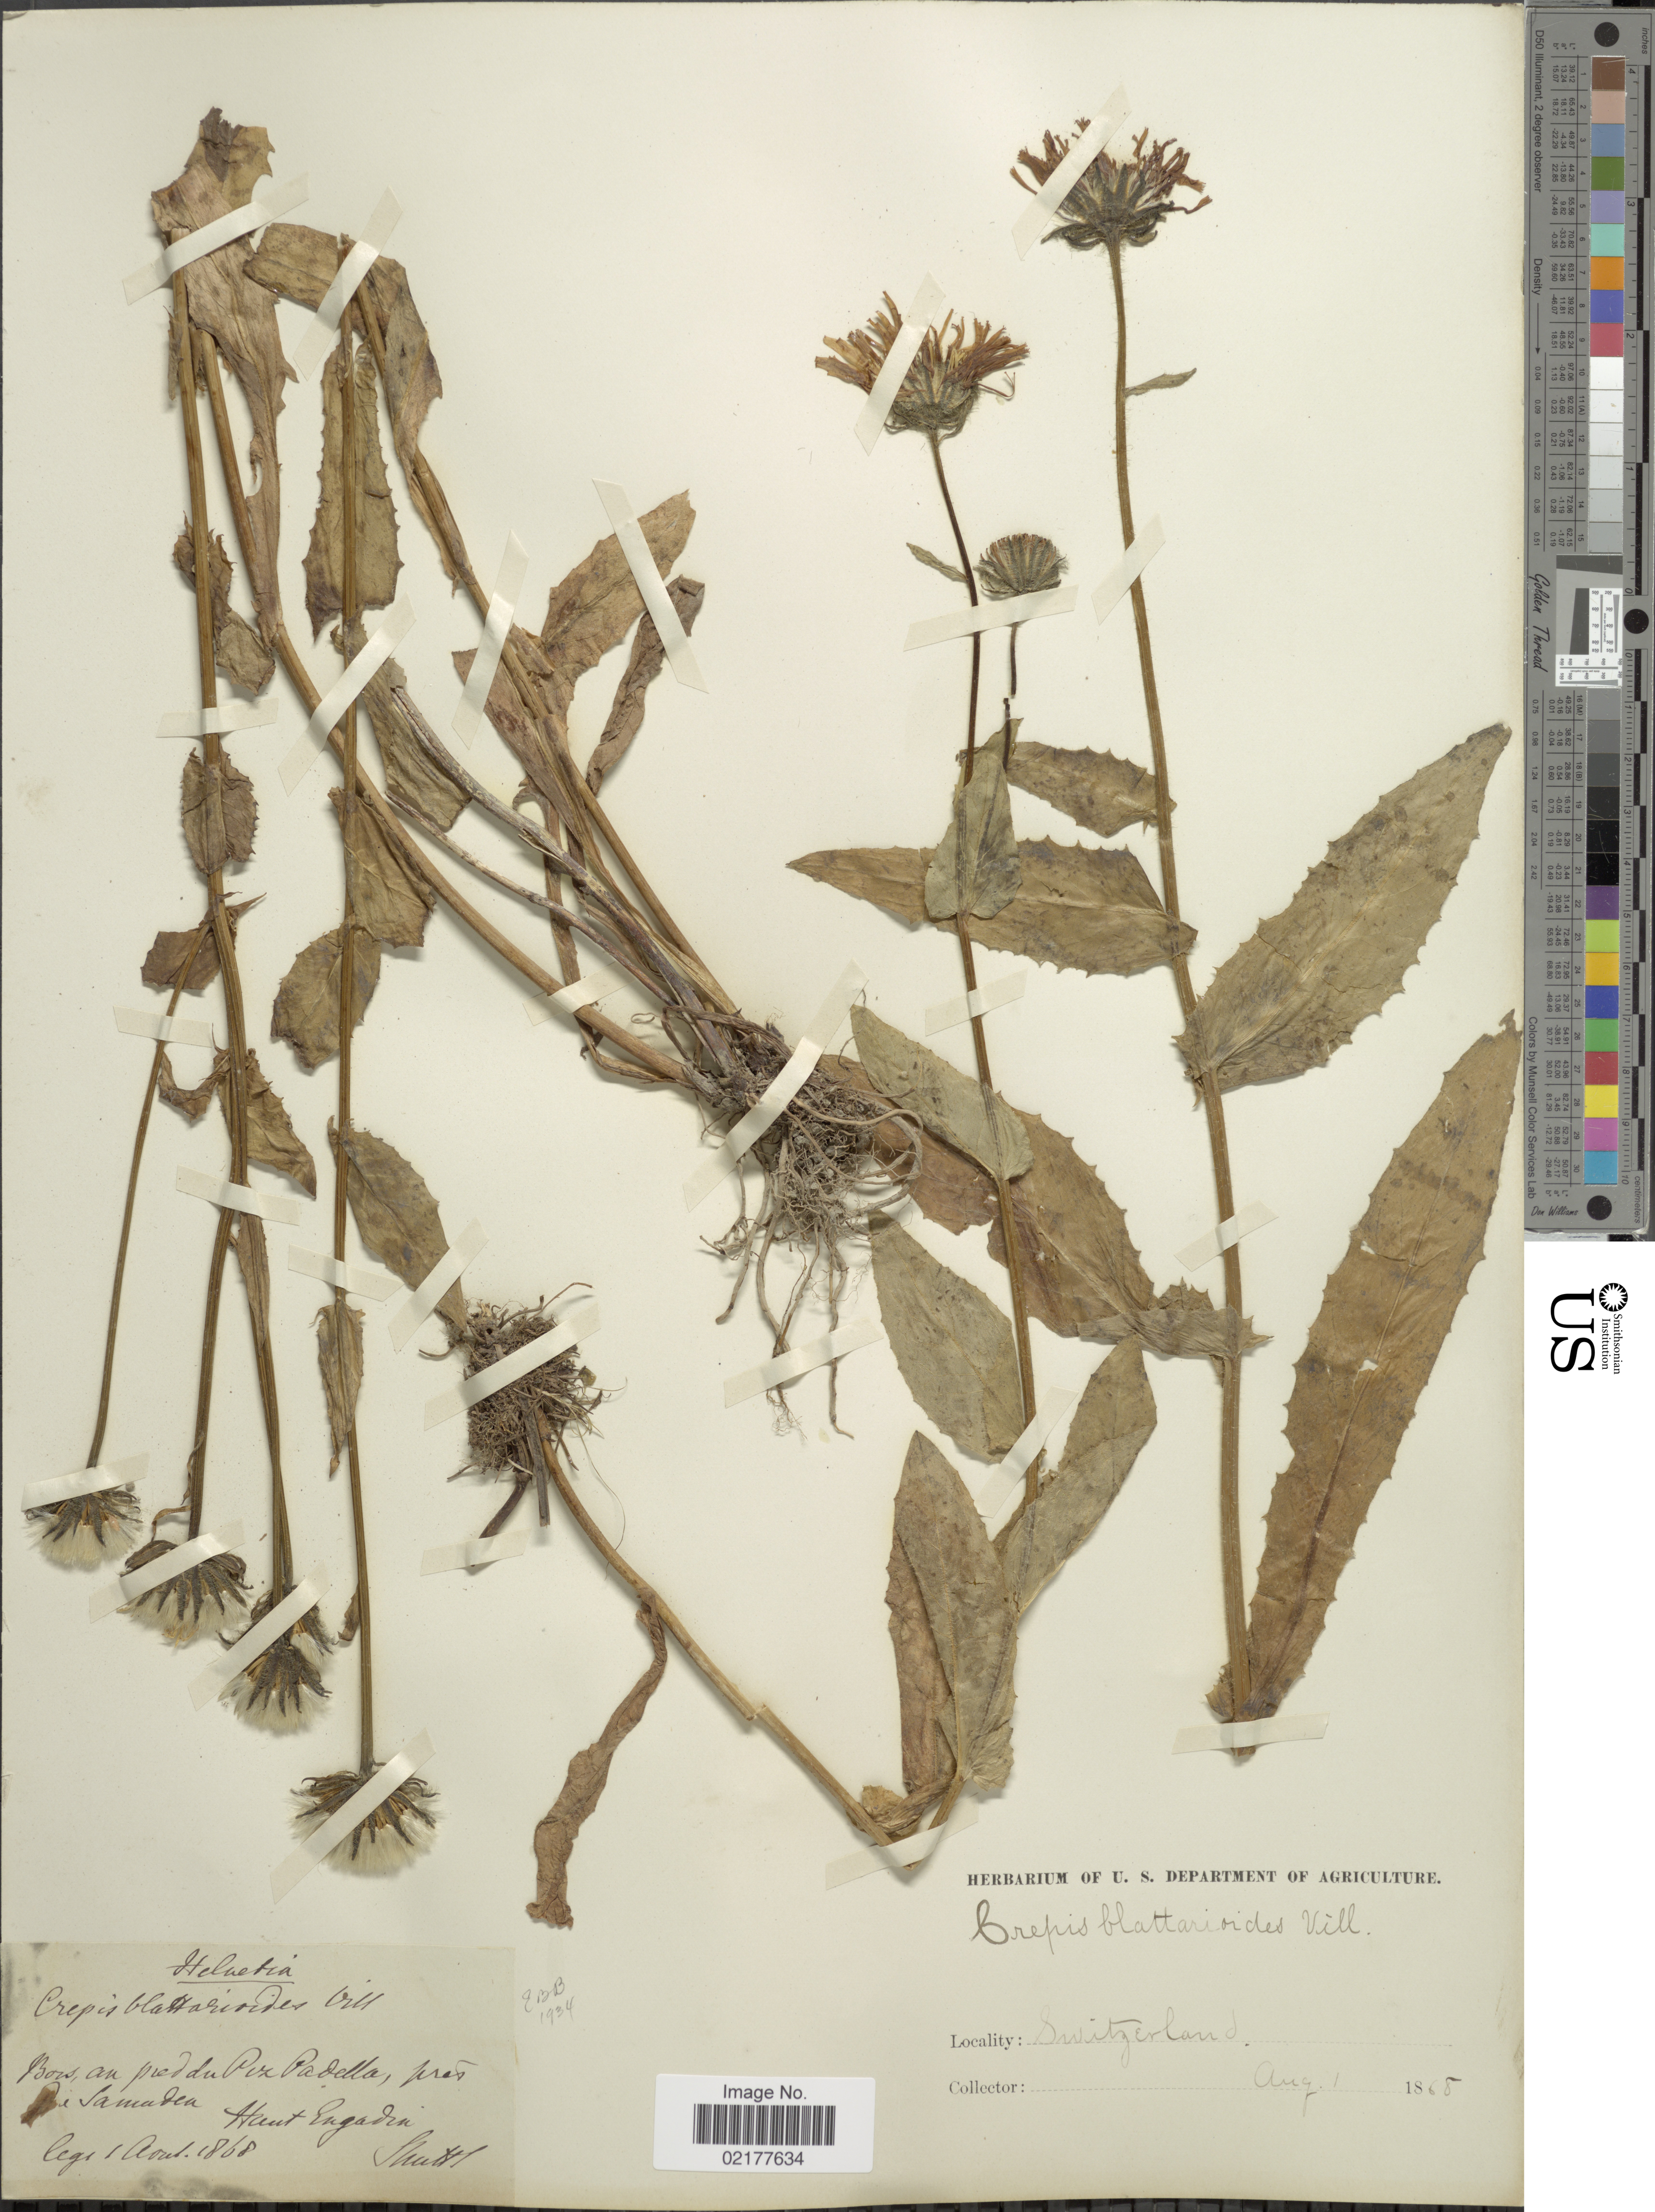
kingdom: Plantae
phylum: Tracheophyta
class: Magnoliopsida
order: Asterales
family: Asteraceae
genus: Crepis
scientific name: Crepis pyrenaica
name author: (L.) Greuter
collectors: Schott, --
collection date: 1868-08-01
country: Switzerland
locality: Helvetia. Bois, au pied du Piz Padella, près de Samaden, Haut Eugadia.